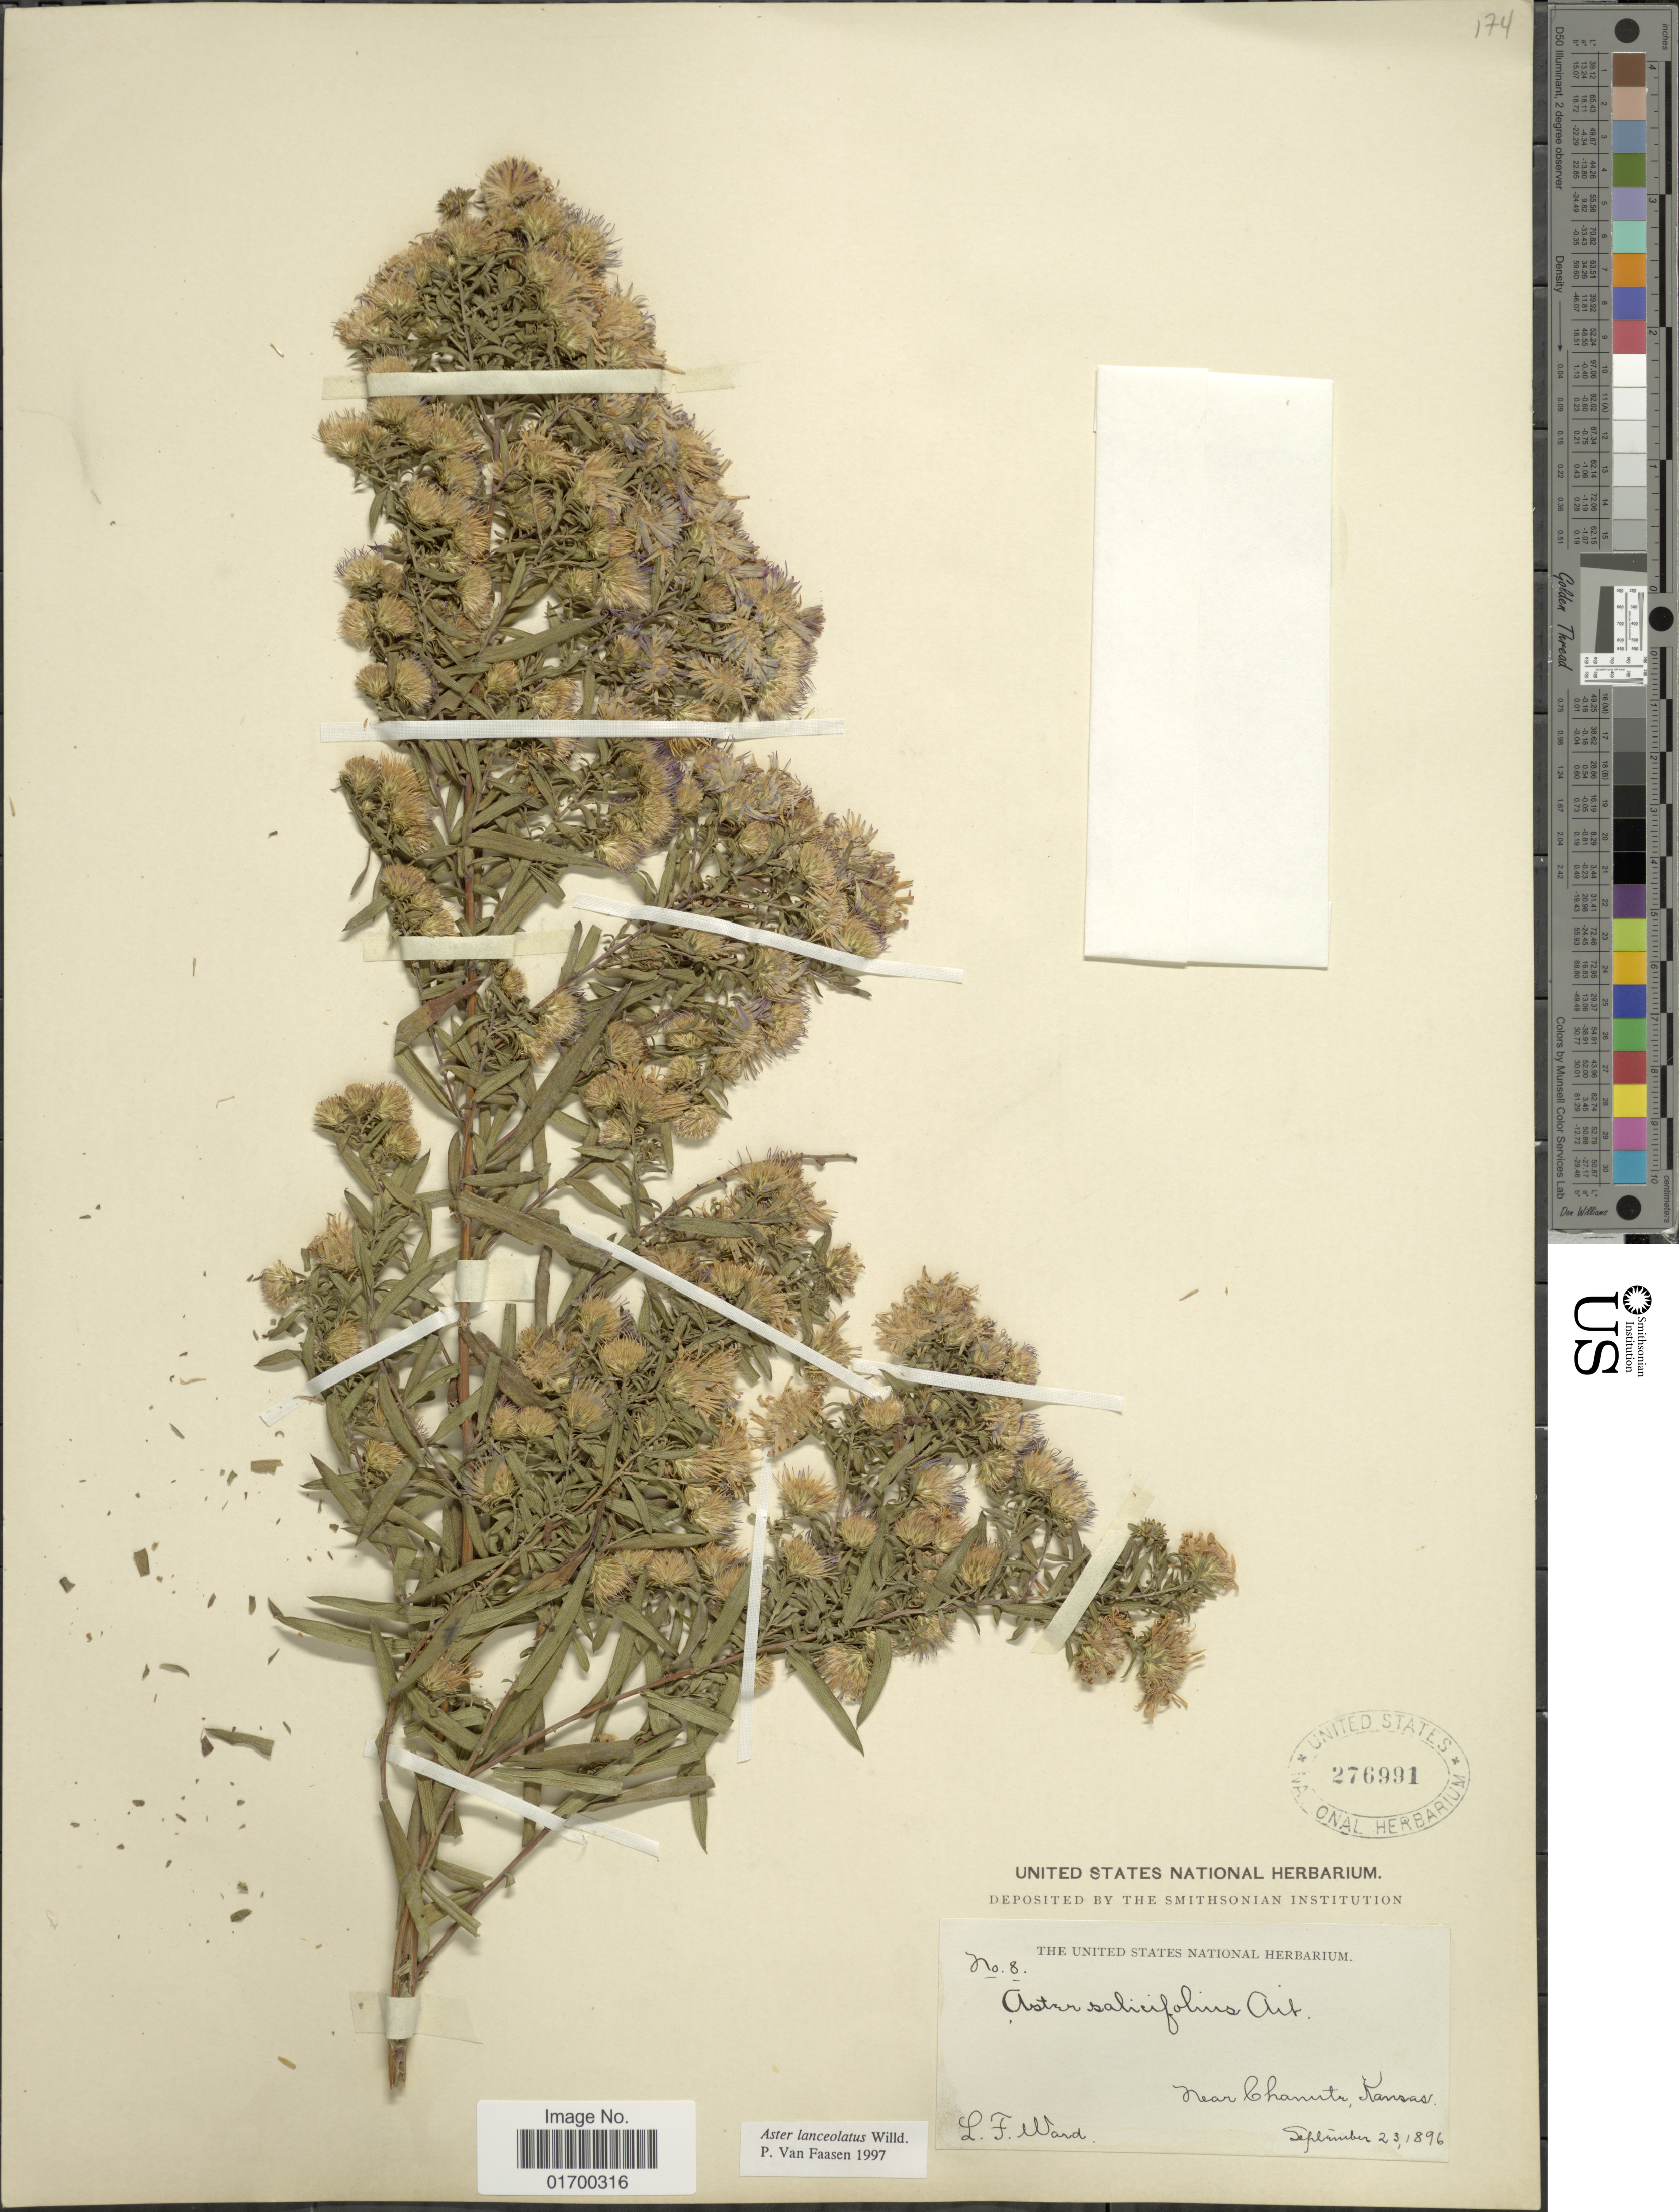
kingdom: Plantae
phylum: Tracheophyta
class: Magnoliopsida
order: Asterales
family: Asteraceae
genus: Symphyotrichum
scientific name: Symphyotrichum lanceolatum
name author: (Willd.) G.L. Nesom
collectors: L. Ward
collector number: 8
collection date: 1896-09-23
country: United States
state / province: Kansas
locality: Near Chanute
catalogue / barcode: US 276991